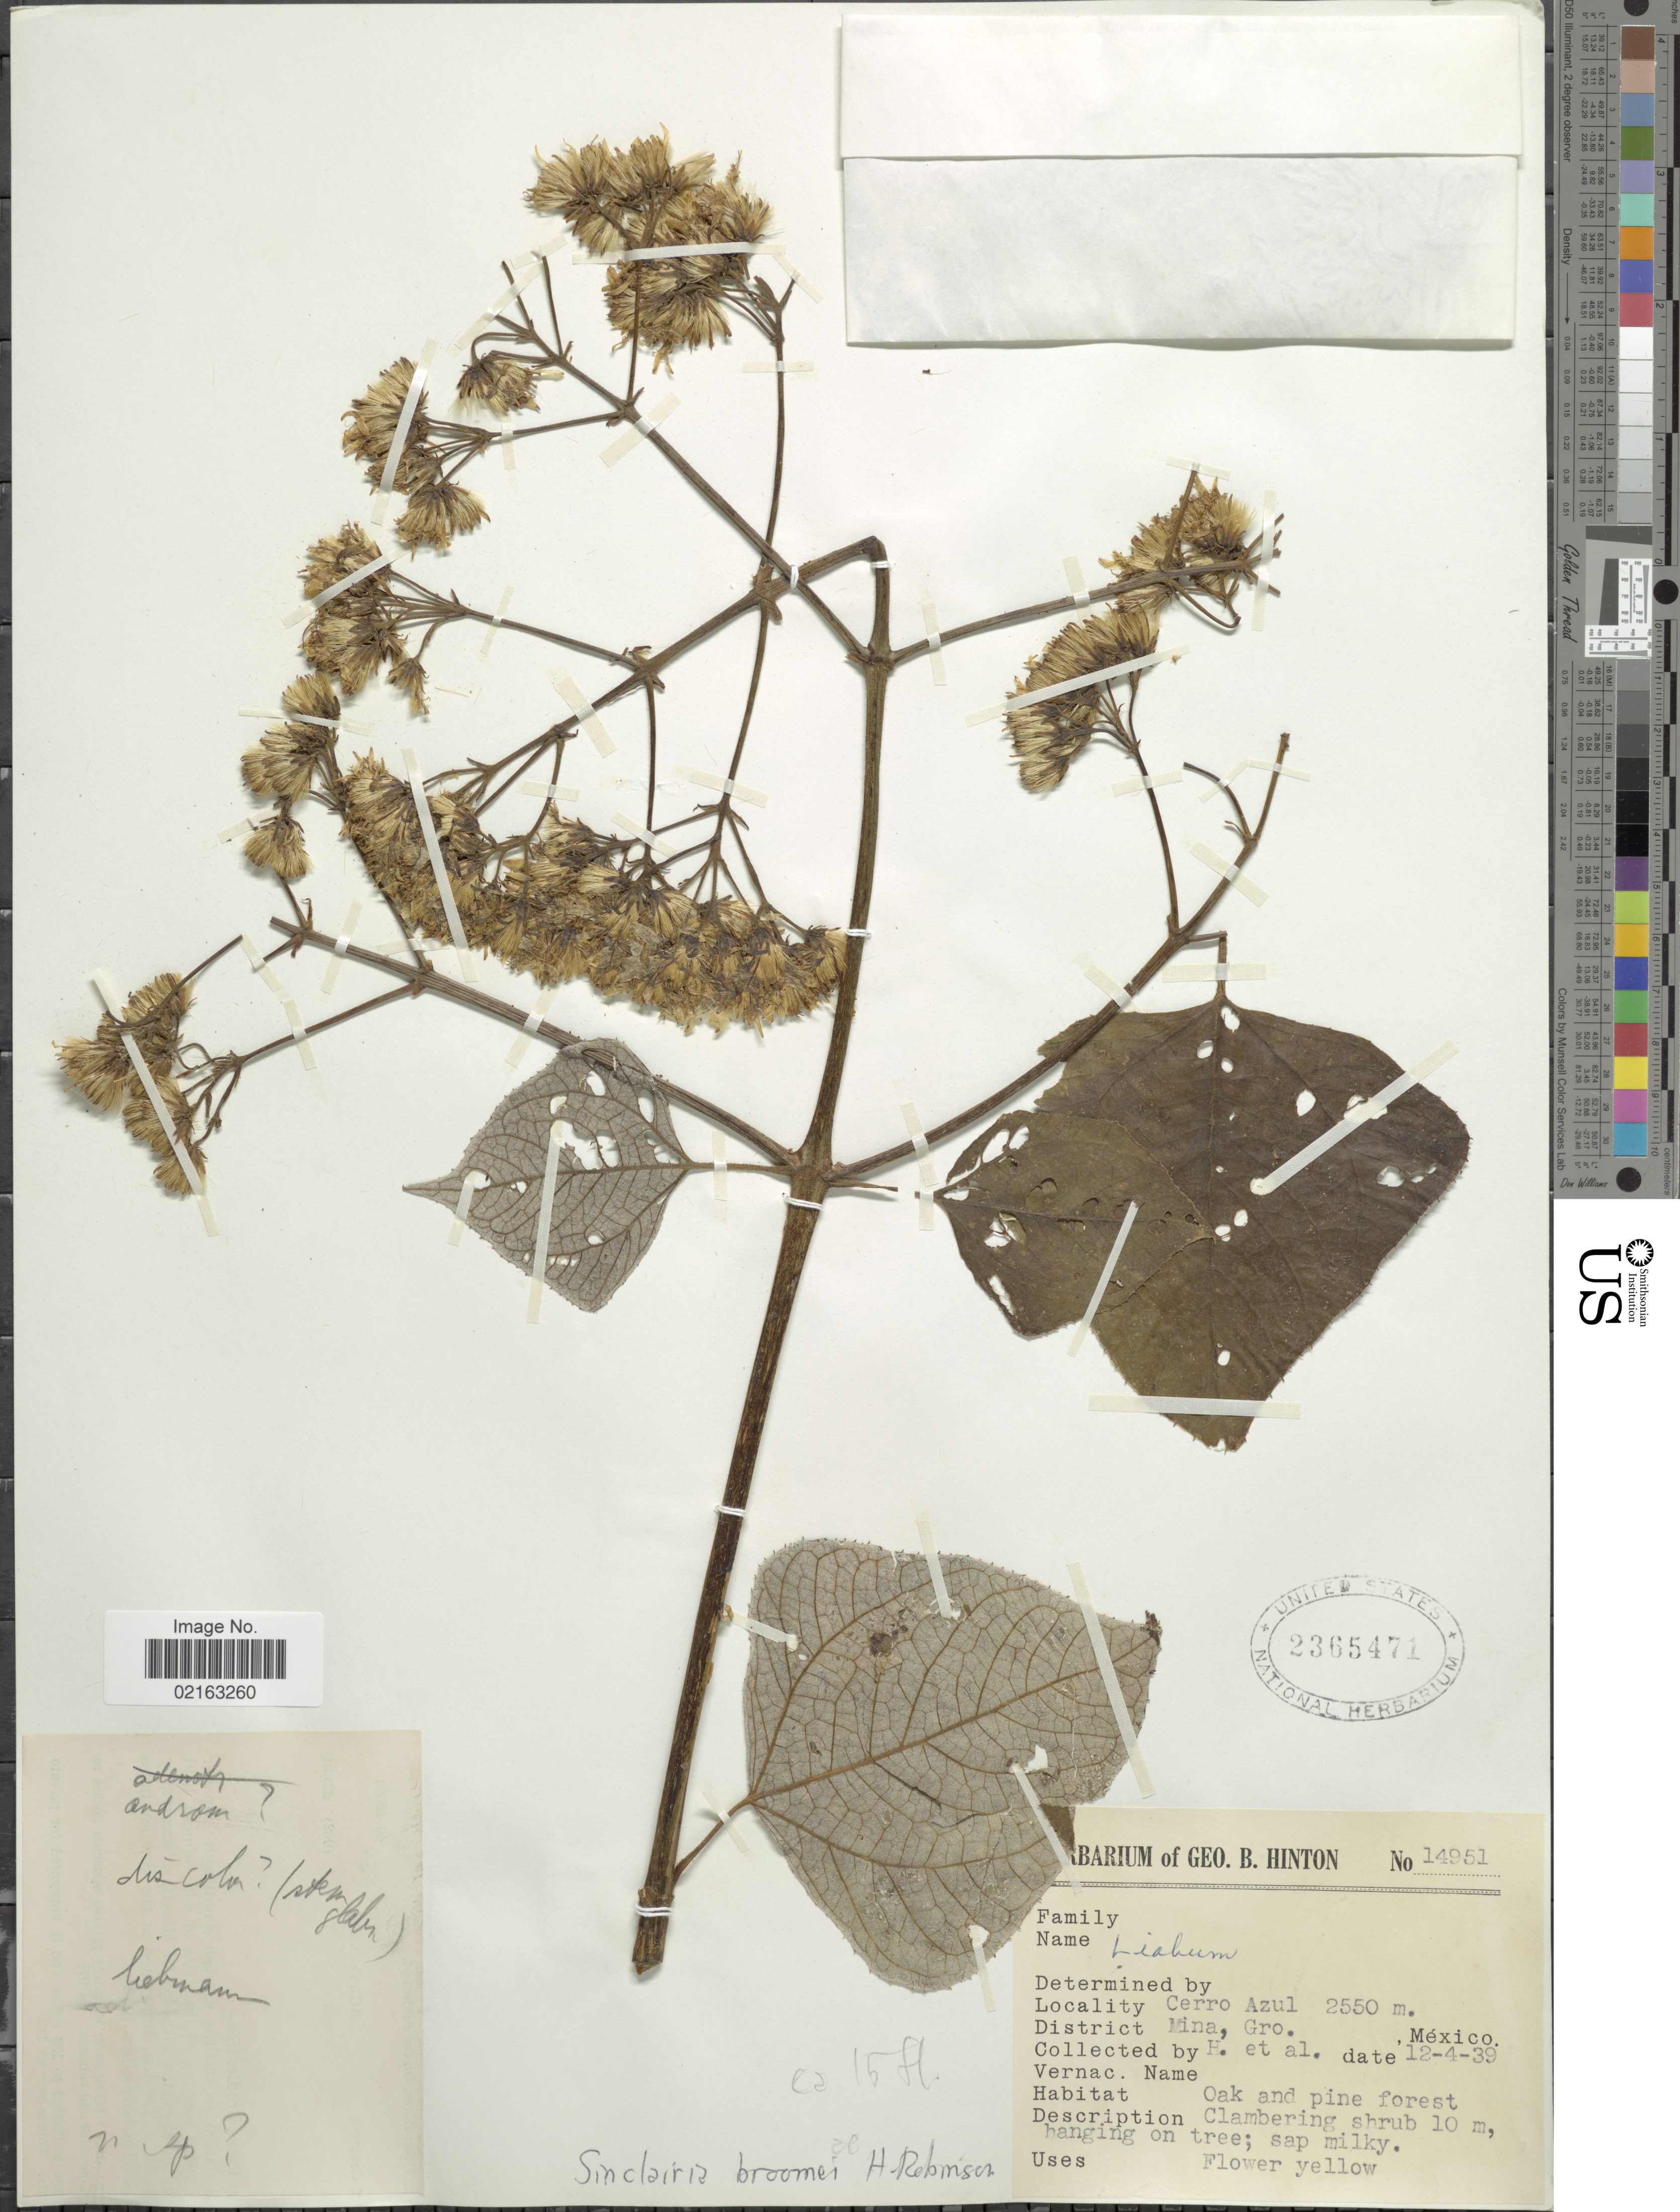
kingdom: Plantae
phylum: Tracheophyta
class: Magnoliopsida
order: Asterales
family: Asteraceae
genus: Sinclairia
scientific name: Sinclairia broomeae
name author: H. Rob.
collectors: G. B. Hinton & et al.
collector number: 14951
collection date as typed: Transcribed d/m/y: 12/4/39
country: Mexico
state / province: Guerrero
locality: Cerro Azul. District Mina, Gro., México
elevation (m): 2550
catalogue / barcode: US 2365471